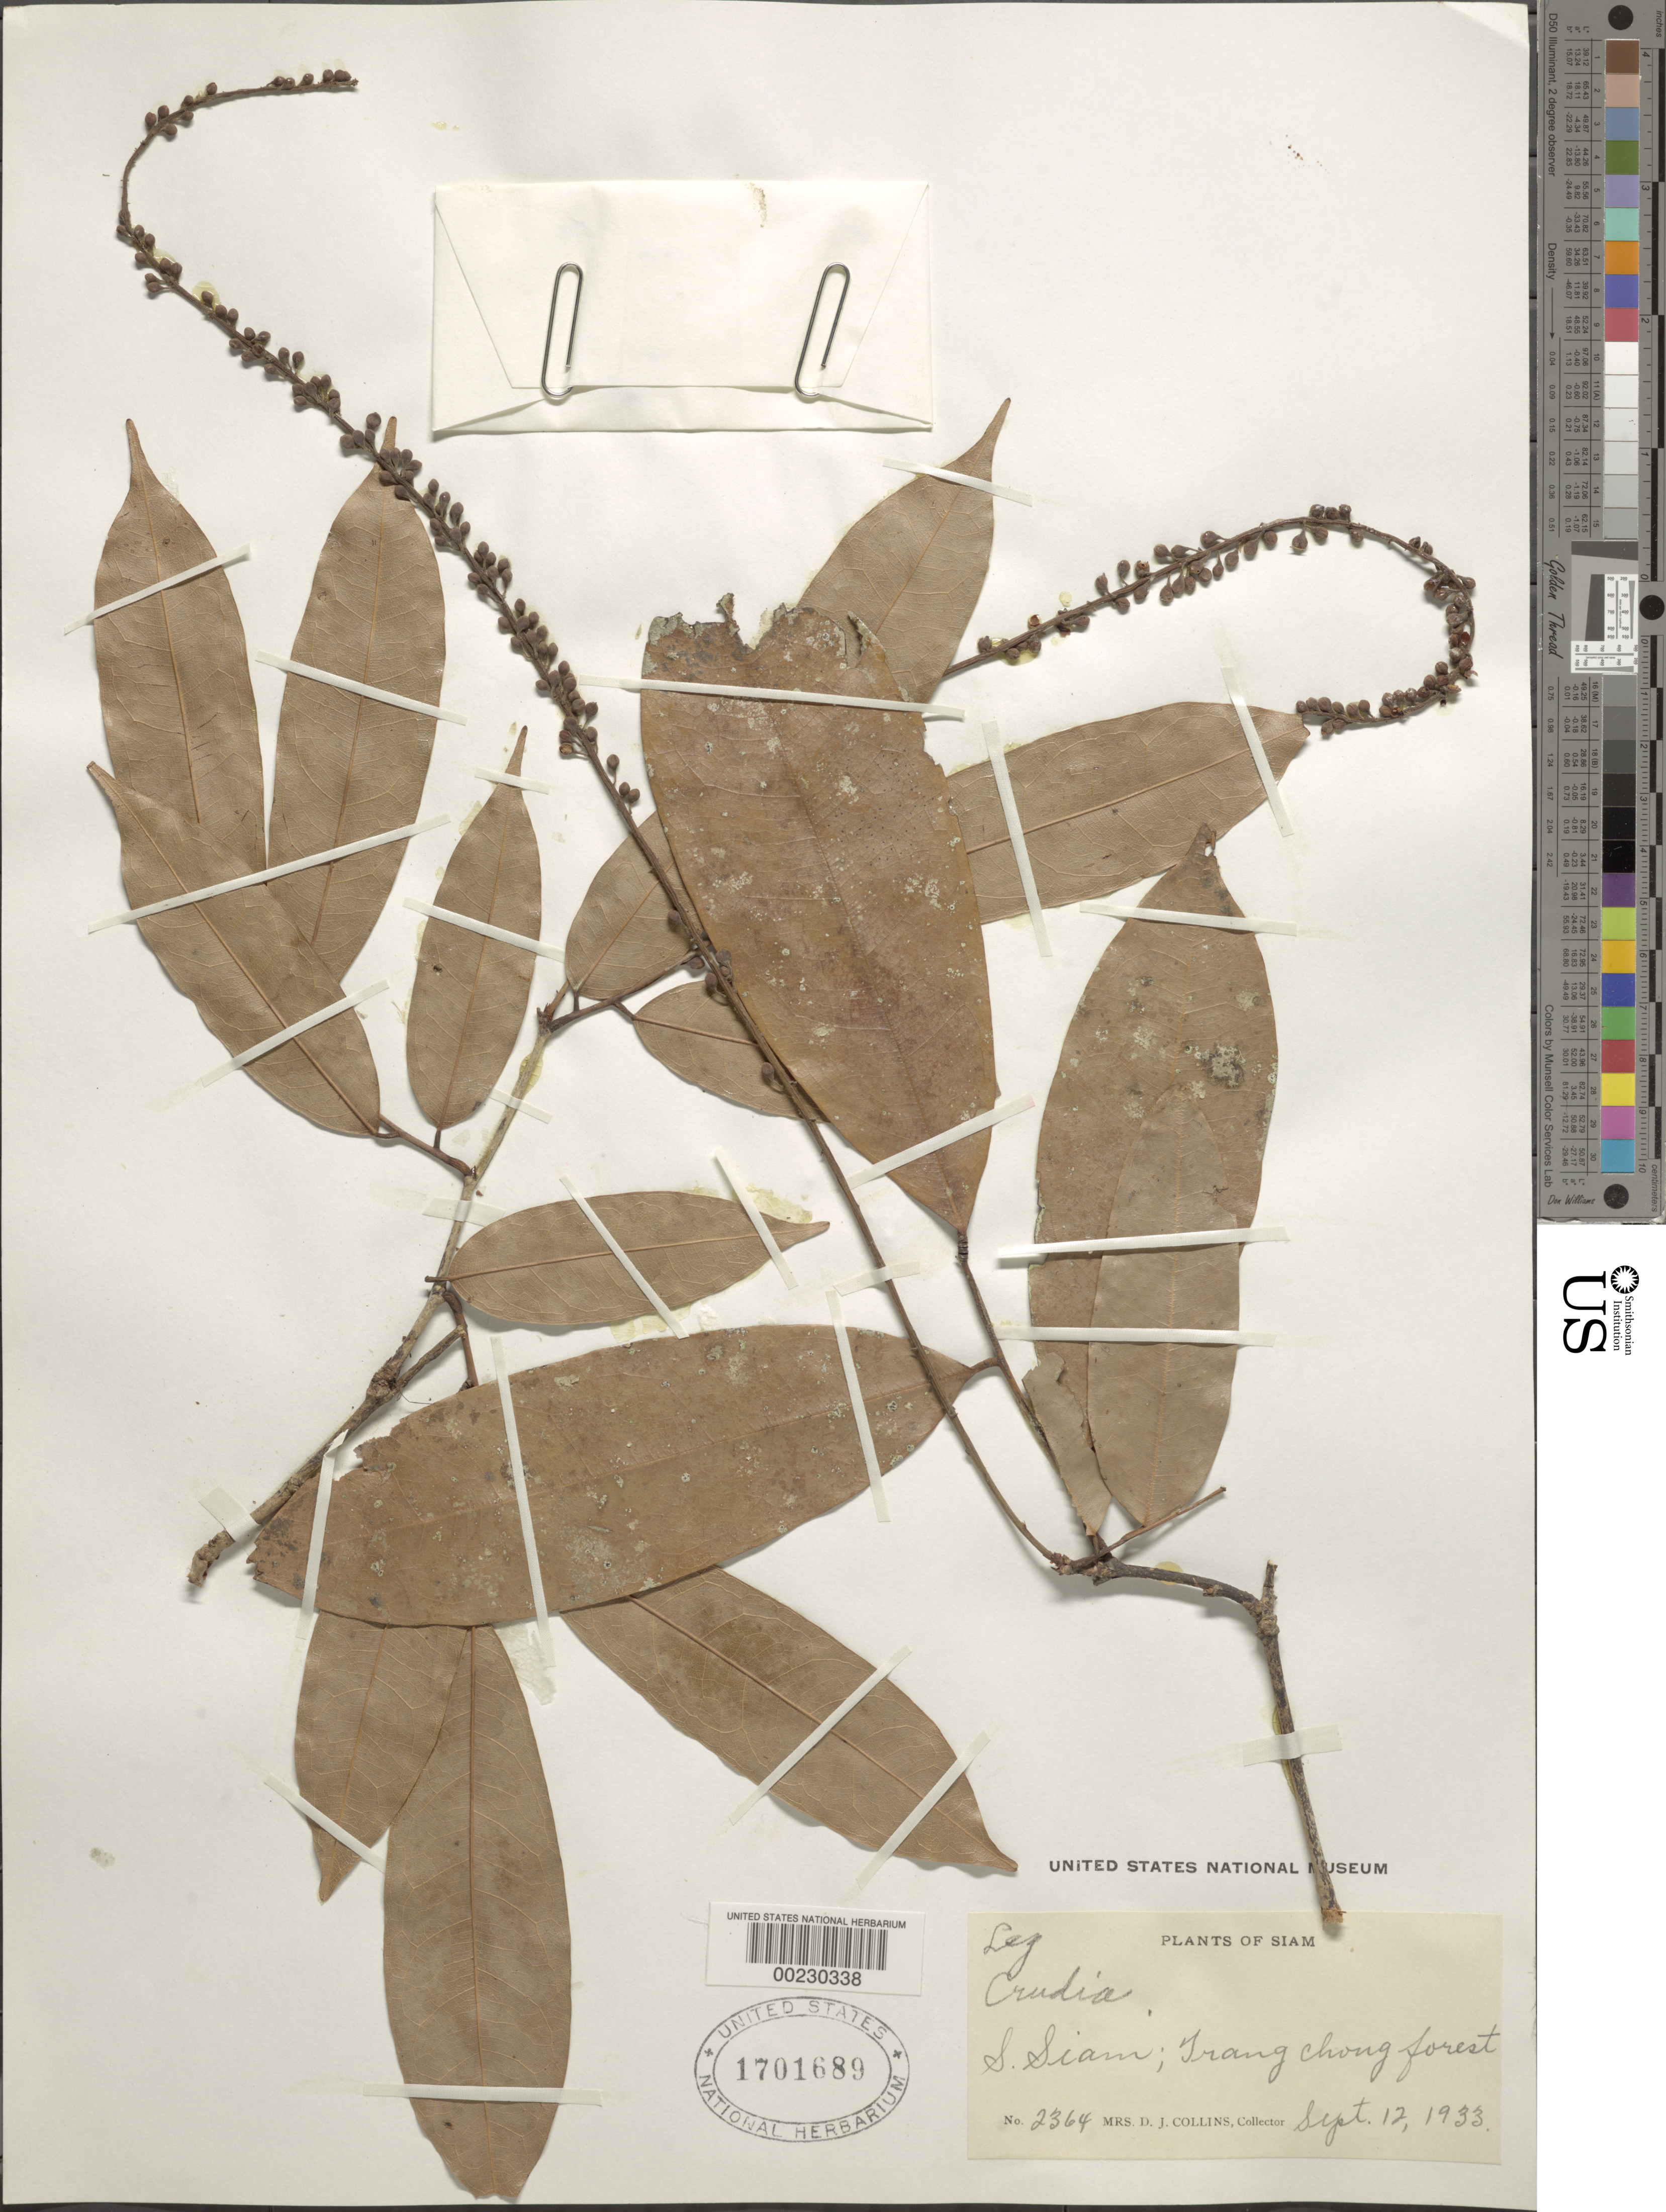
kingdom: Plantae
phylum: Tracheophyta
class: Magnoliopsida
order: Fabales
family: Fabaceae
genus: Crudia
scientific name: Crudia sp.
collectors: Mrs. D. J. Collins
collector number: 2364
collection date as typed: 12 Sep 1933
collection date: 1933-09-12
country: Thailand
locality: Trang chong forest; (south siam)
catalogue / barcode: US 1701689